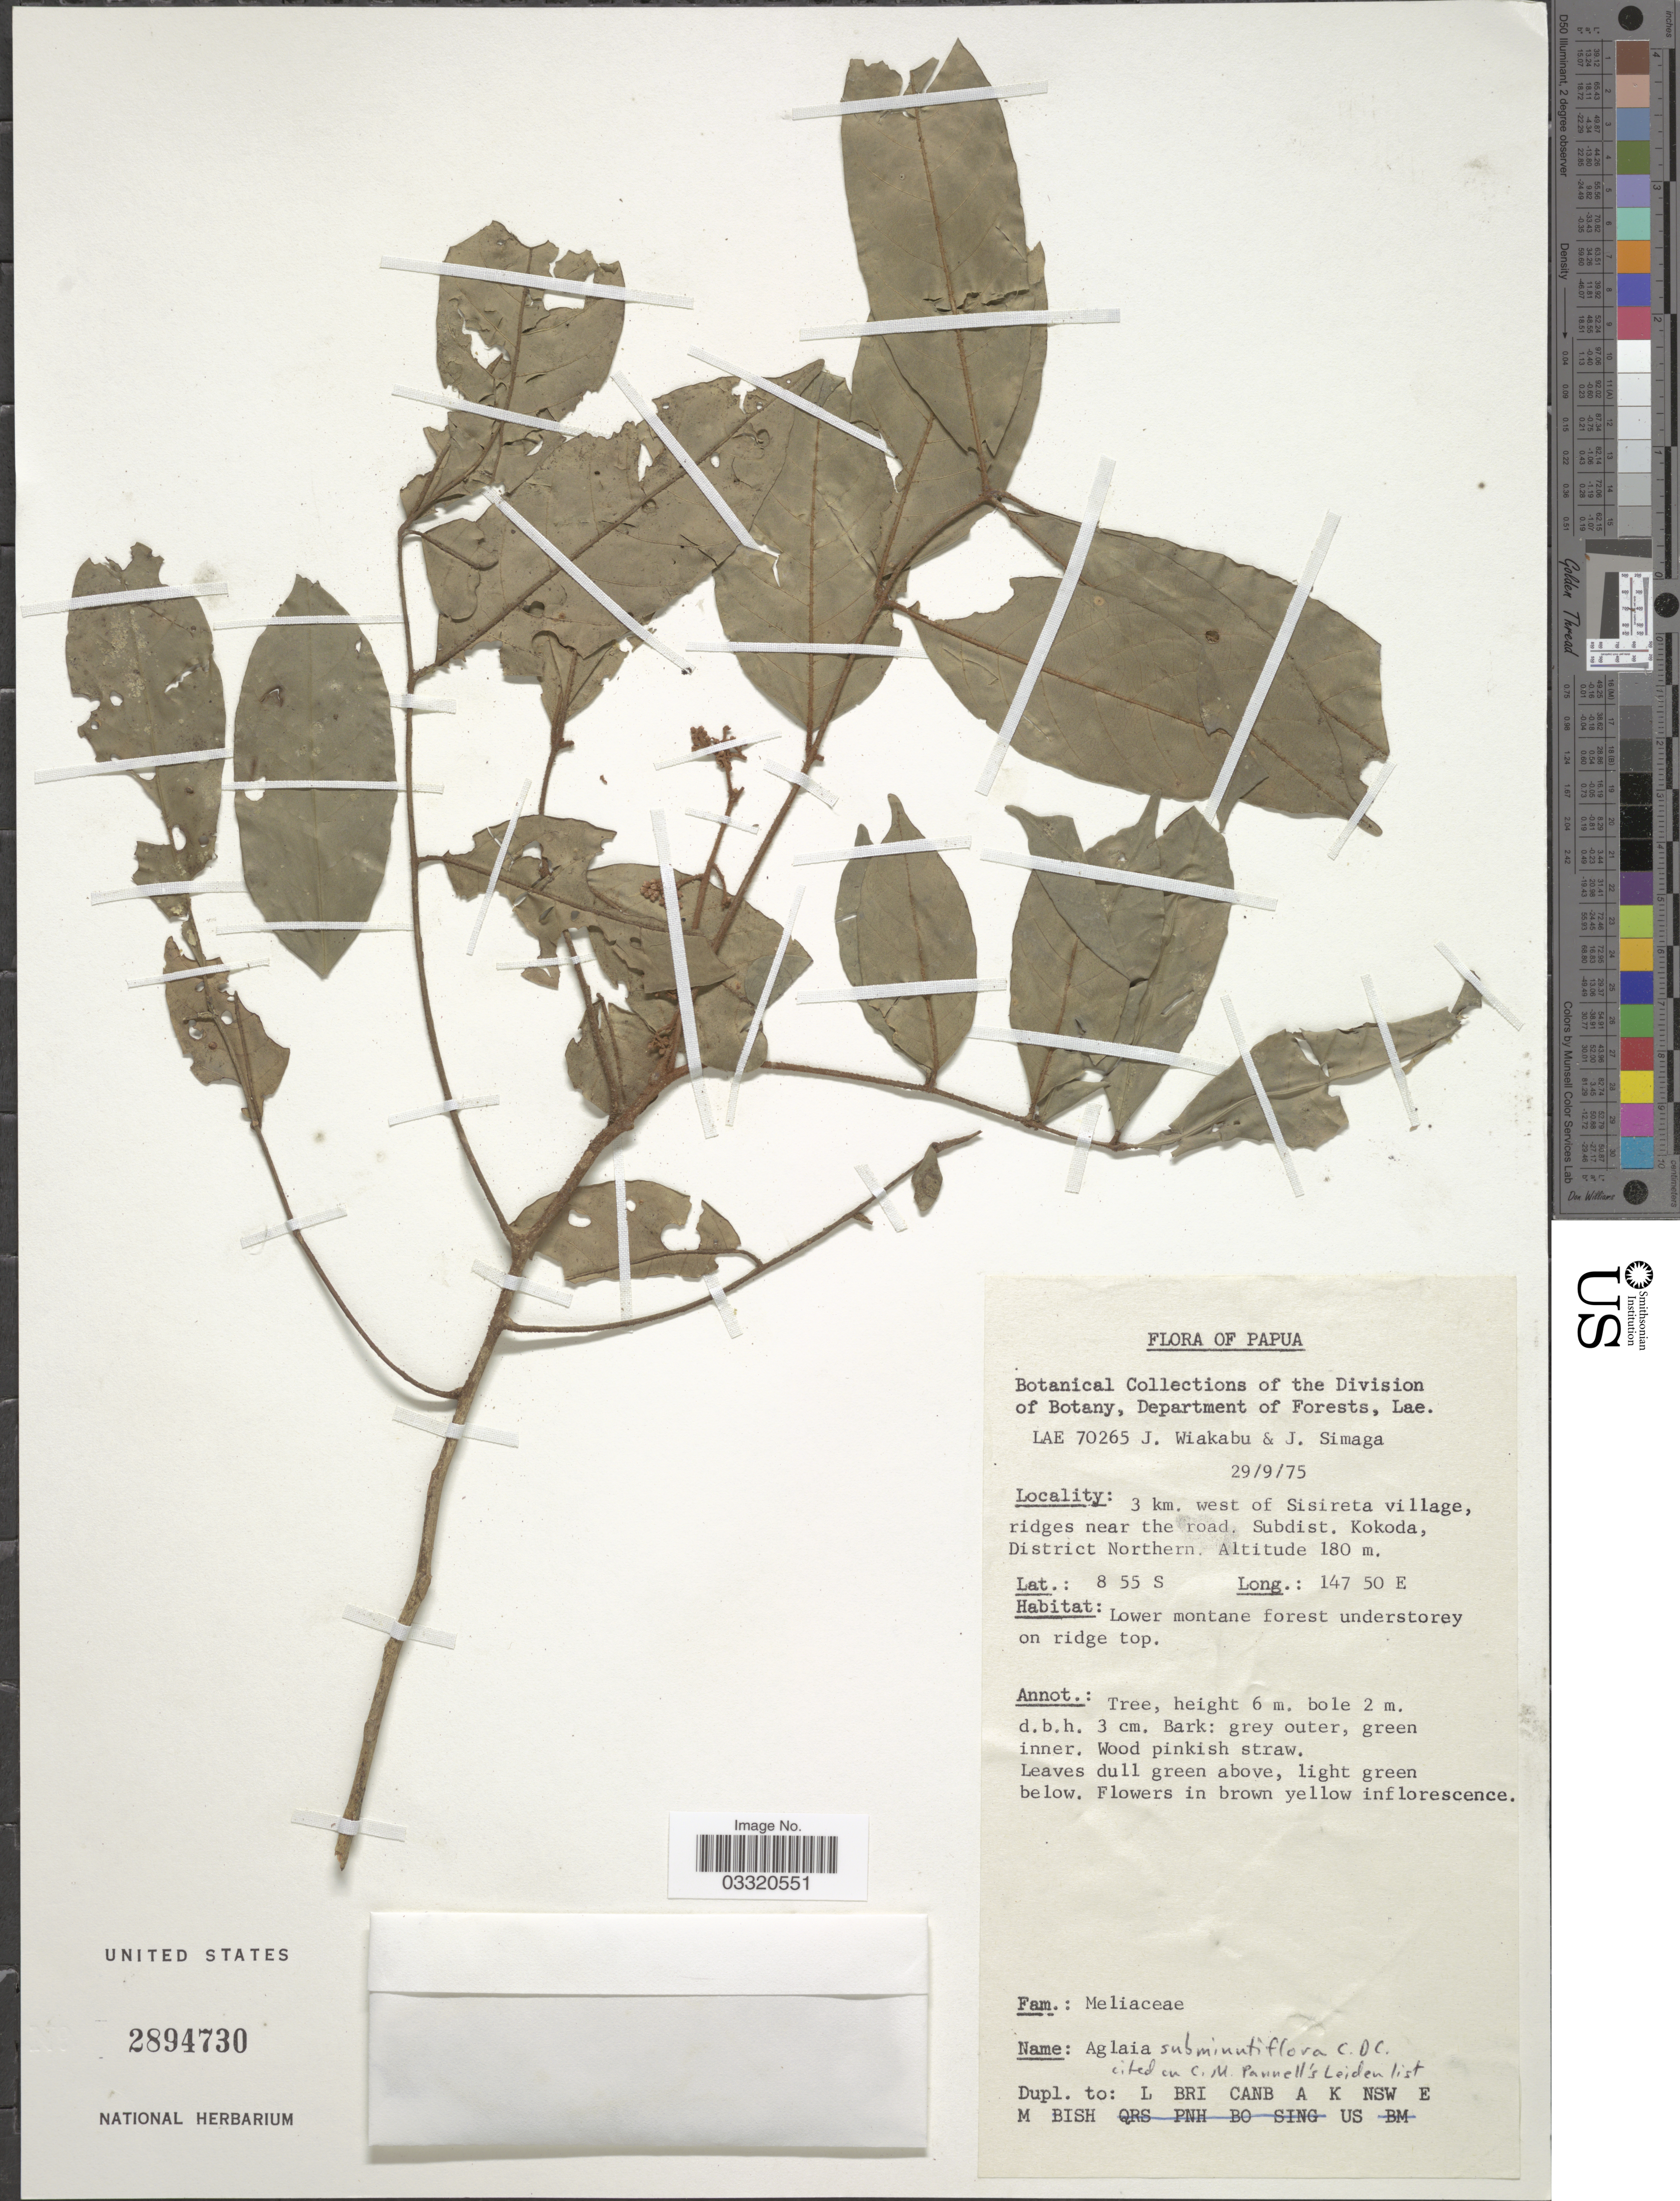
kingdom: Plantae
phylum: Tracheophyta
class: Magnoliopsida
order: Sapindales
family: Meliaceae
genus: Aglaia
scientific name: Aglaia subminutiflora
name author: C. DC.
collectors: J. Wiakabu & J. Simaga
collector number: LAE 70265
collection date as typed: Transcribed d/m/y: 29/9/75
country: Papua New Guinea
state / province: Northern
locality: Papua. 3 km. west of Sisireta village, ridges near the road. Subdist. Kokoda, District Northern.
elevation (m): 180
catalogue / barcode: US 2894730